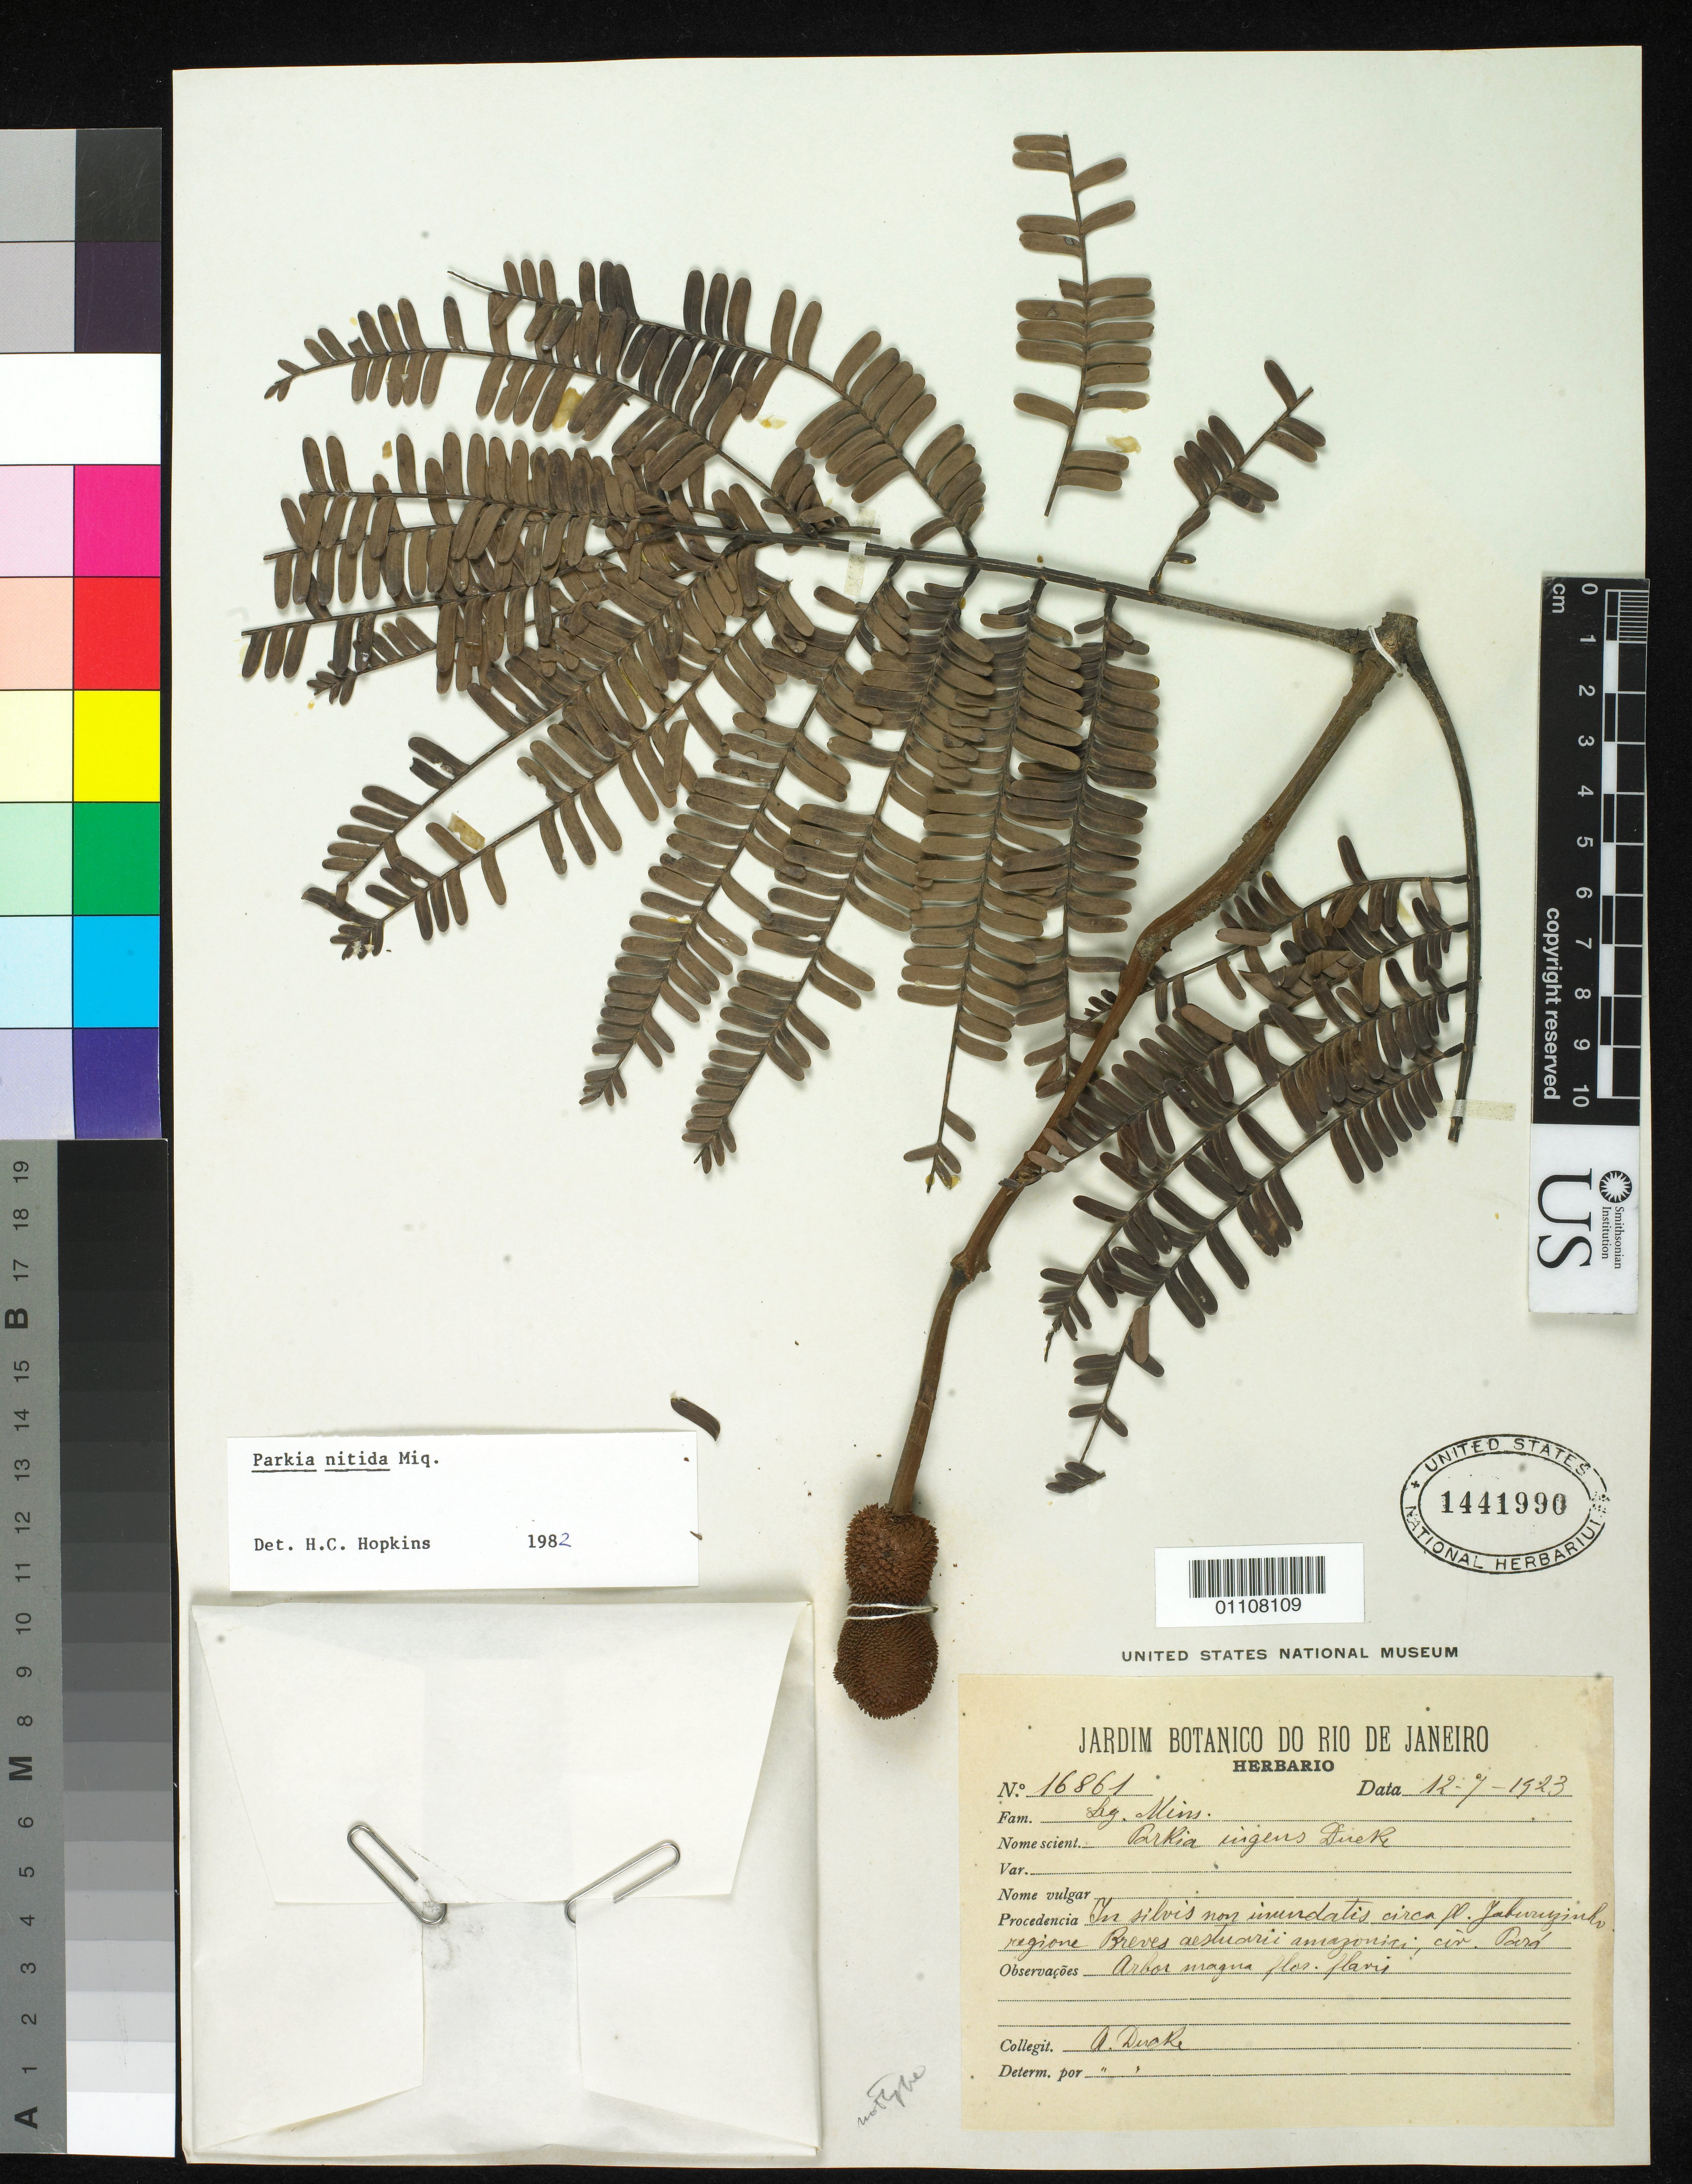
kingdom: Plantae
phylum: Tracheophyta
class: Magnoliopsida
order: Fabales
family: Fabaceae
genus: Parkia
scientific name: Parkia ingens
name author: Ducke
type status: Syntype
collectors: A. Ducke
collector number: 16861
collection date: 1923-07-12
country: Brazil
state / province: Pará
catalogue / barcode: US 1441990